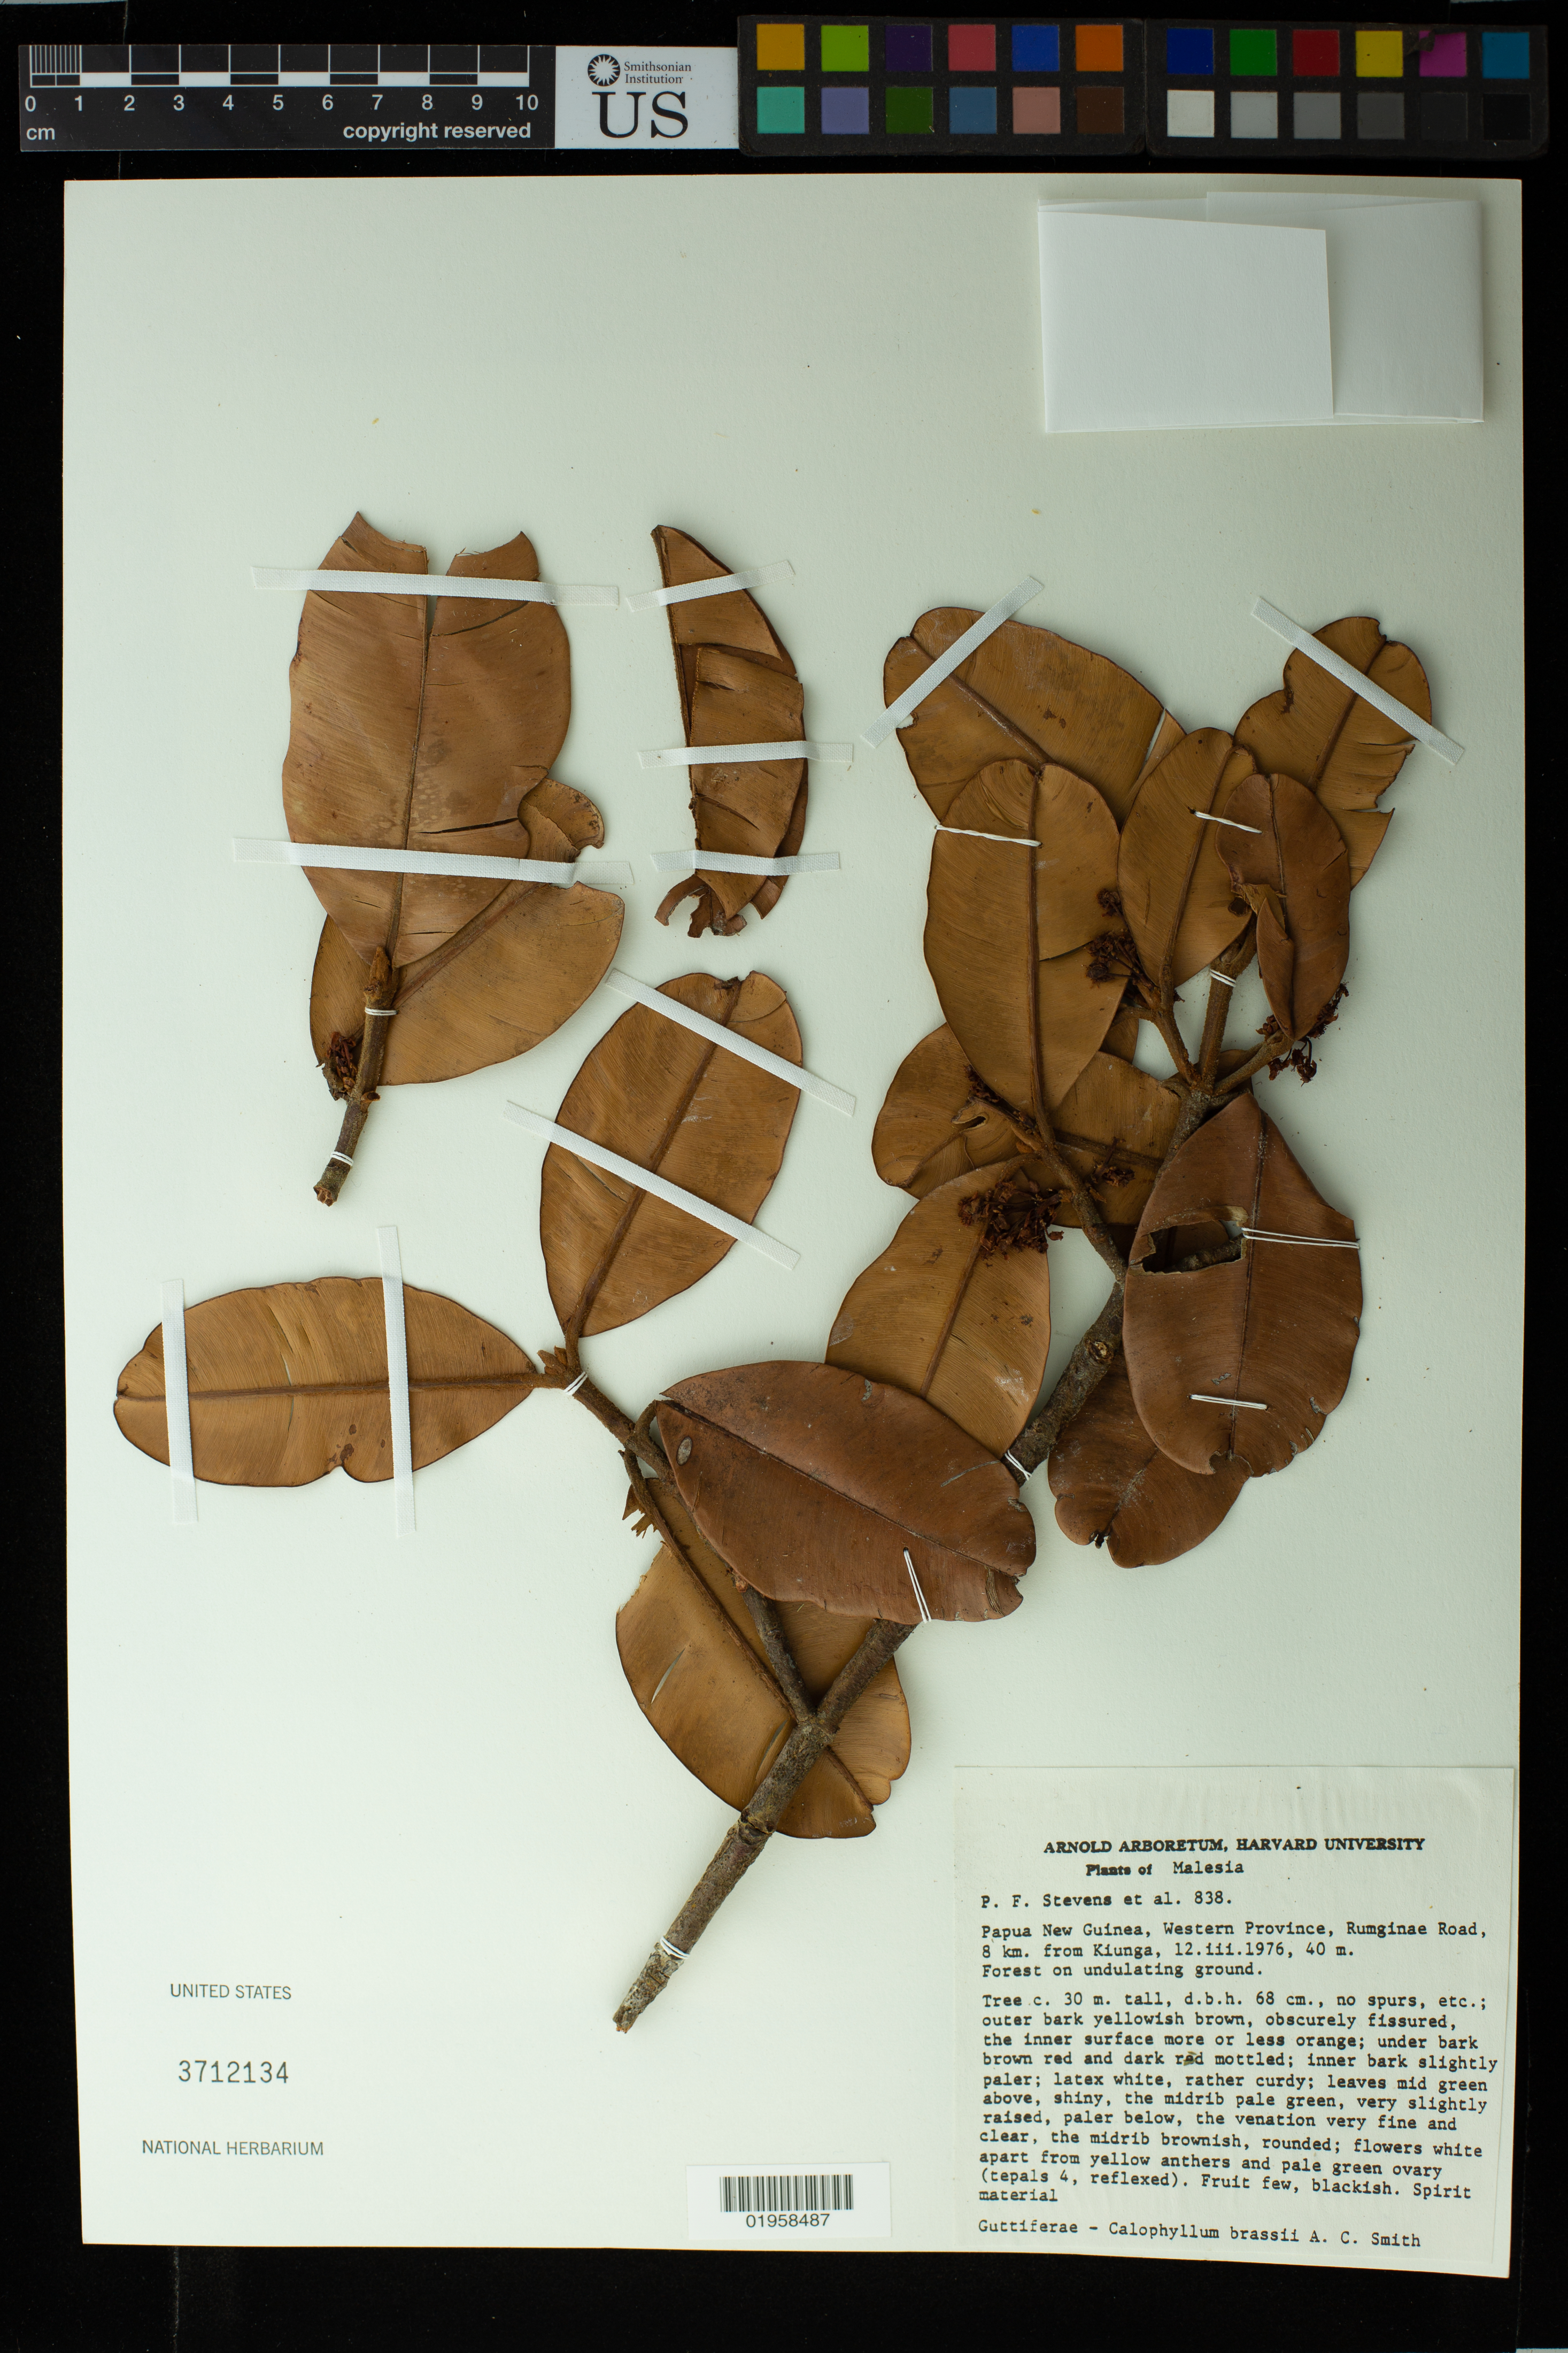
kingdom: Plantae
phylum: Tracheophyta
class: Magnoliopsida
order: Malpighiales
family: Calophyllaceae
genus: Calophyllum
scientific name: Calophyllum brassii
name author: A.C. Sm.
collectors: P. F. Stevens et al.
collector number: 838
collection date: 1976-03-12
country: Papua New Guinea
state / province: Western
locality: Rumginae Road, 8 km from Kiunga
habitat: Forest on undulating ground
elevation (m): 40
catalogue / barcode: US 3712134